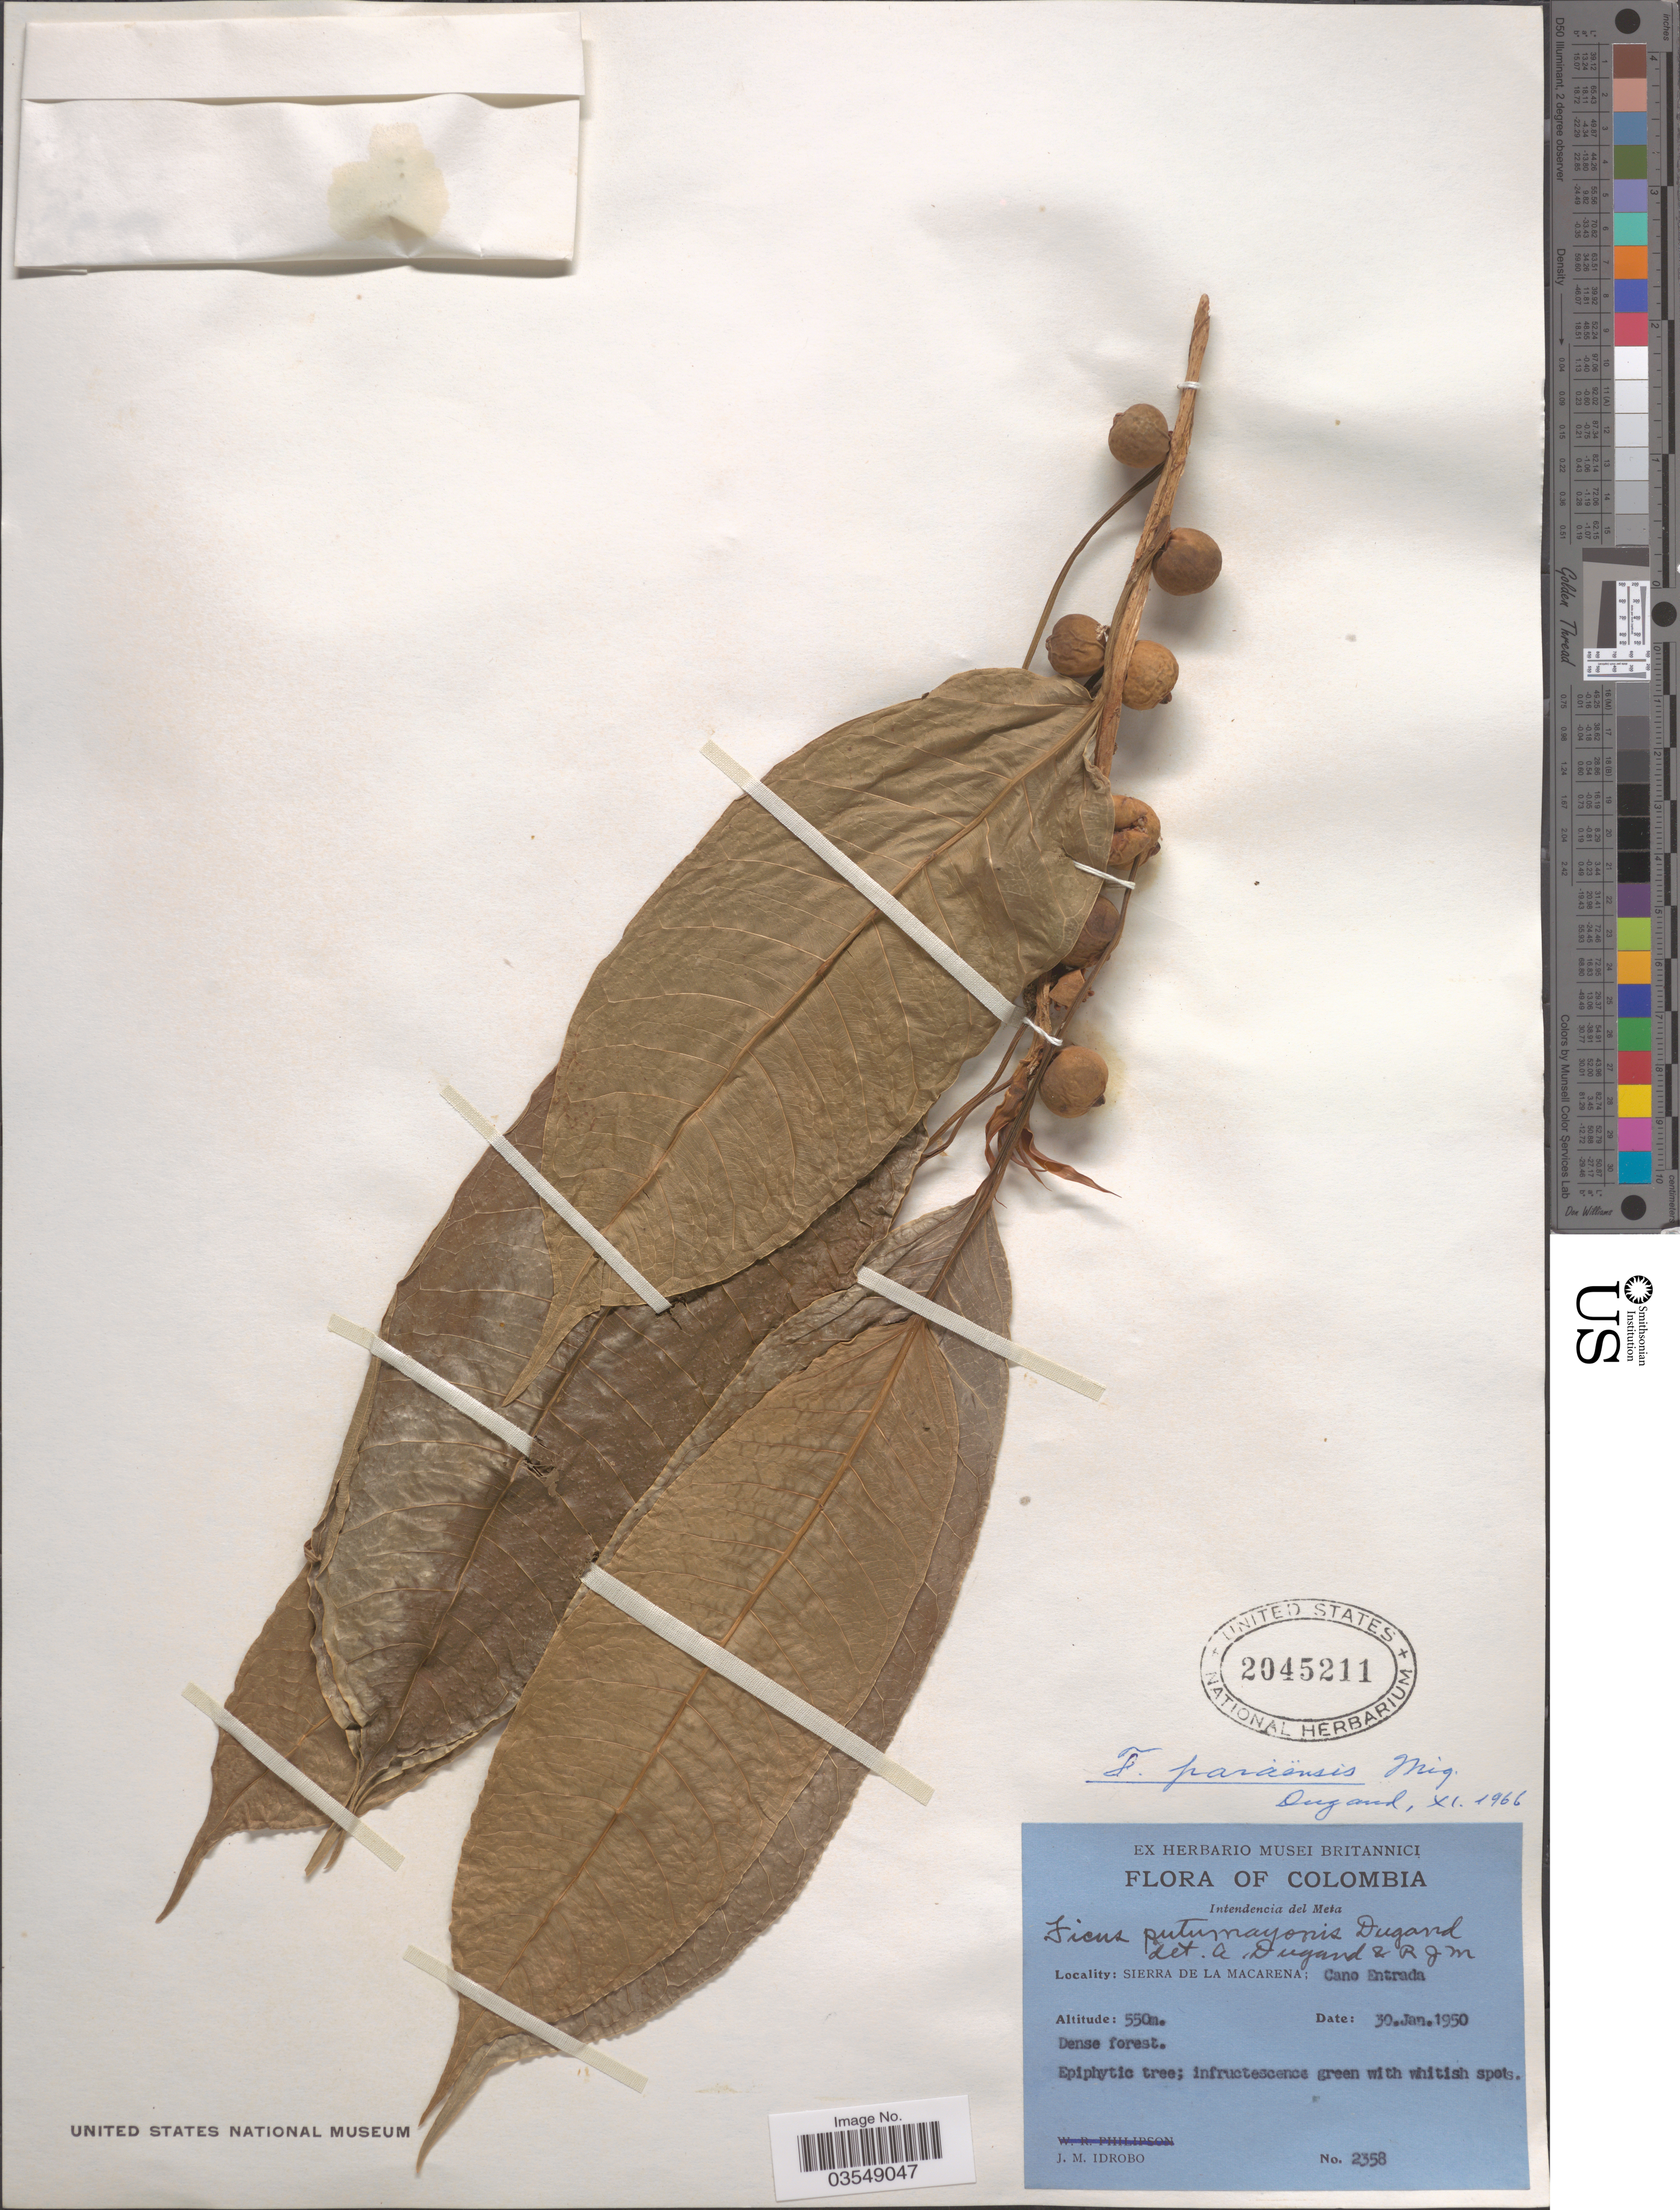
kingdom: Plantae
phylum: Tracheophyta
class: Magnoliopsida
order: Rosales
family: Moraceae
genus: Ficus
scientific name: Ficus paraensis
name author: (Miq.) Miq.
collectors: J. M. Idrobo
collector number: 2358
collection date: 1950-01-30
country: Colombia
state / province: Meta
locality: Intendencia del Meta. Sierra de La Macarena; Cano Entrada.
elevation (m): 550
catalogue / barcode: US 2045211